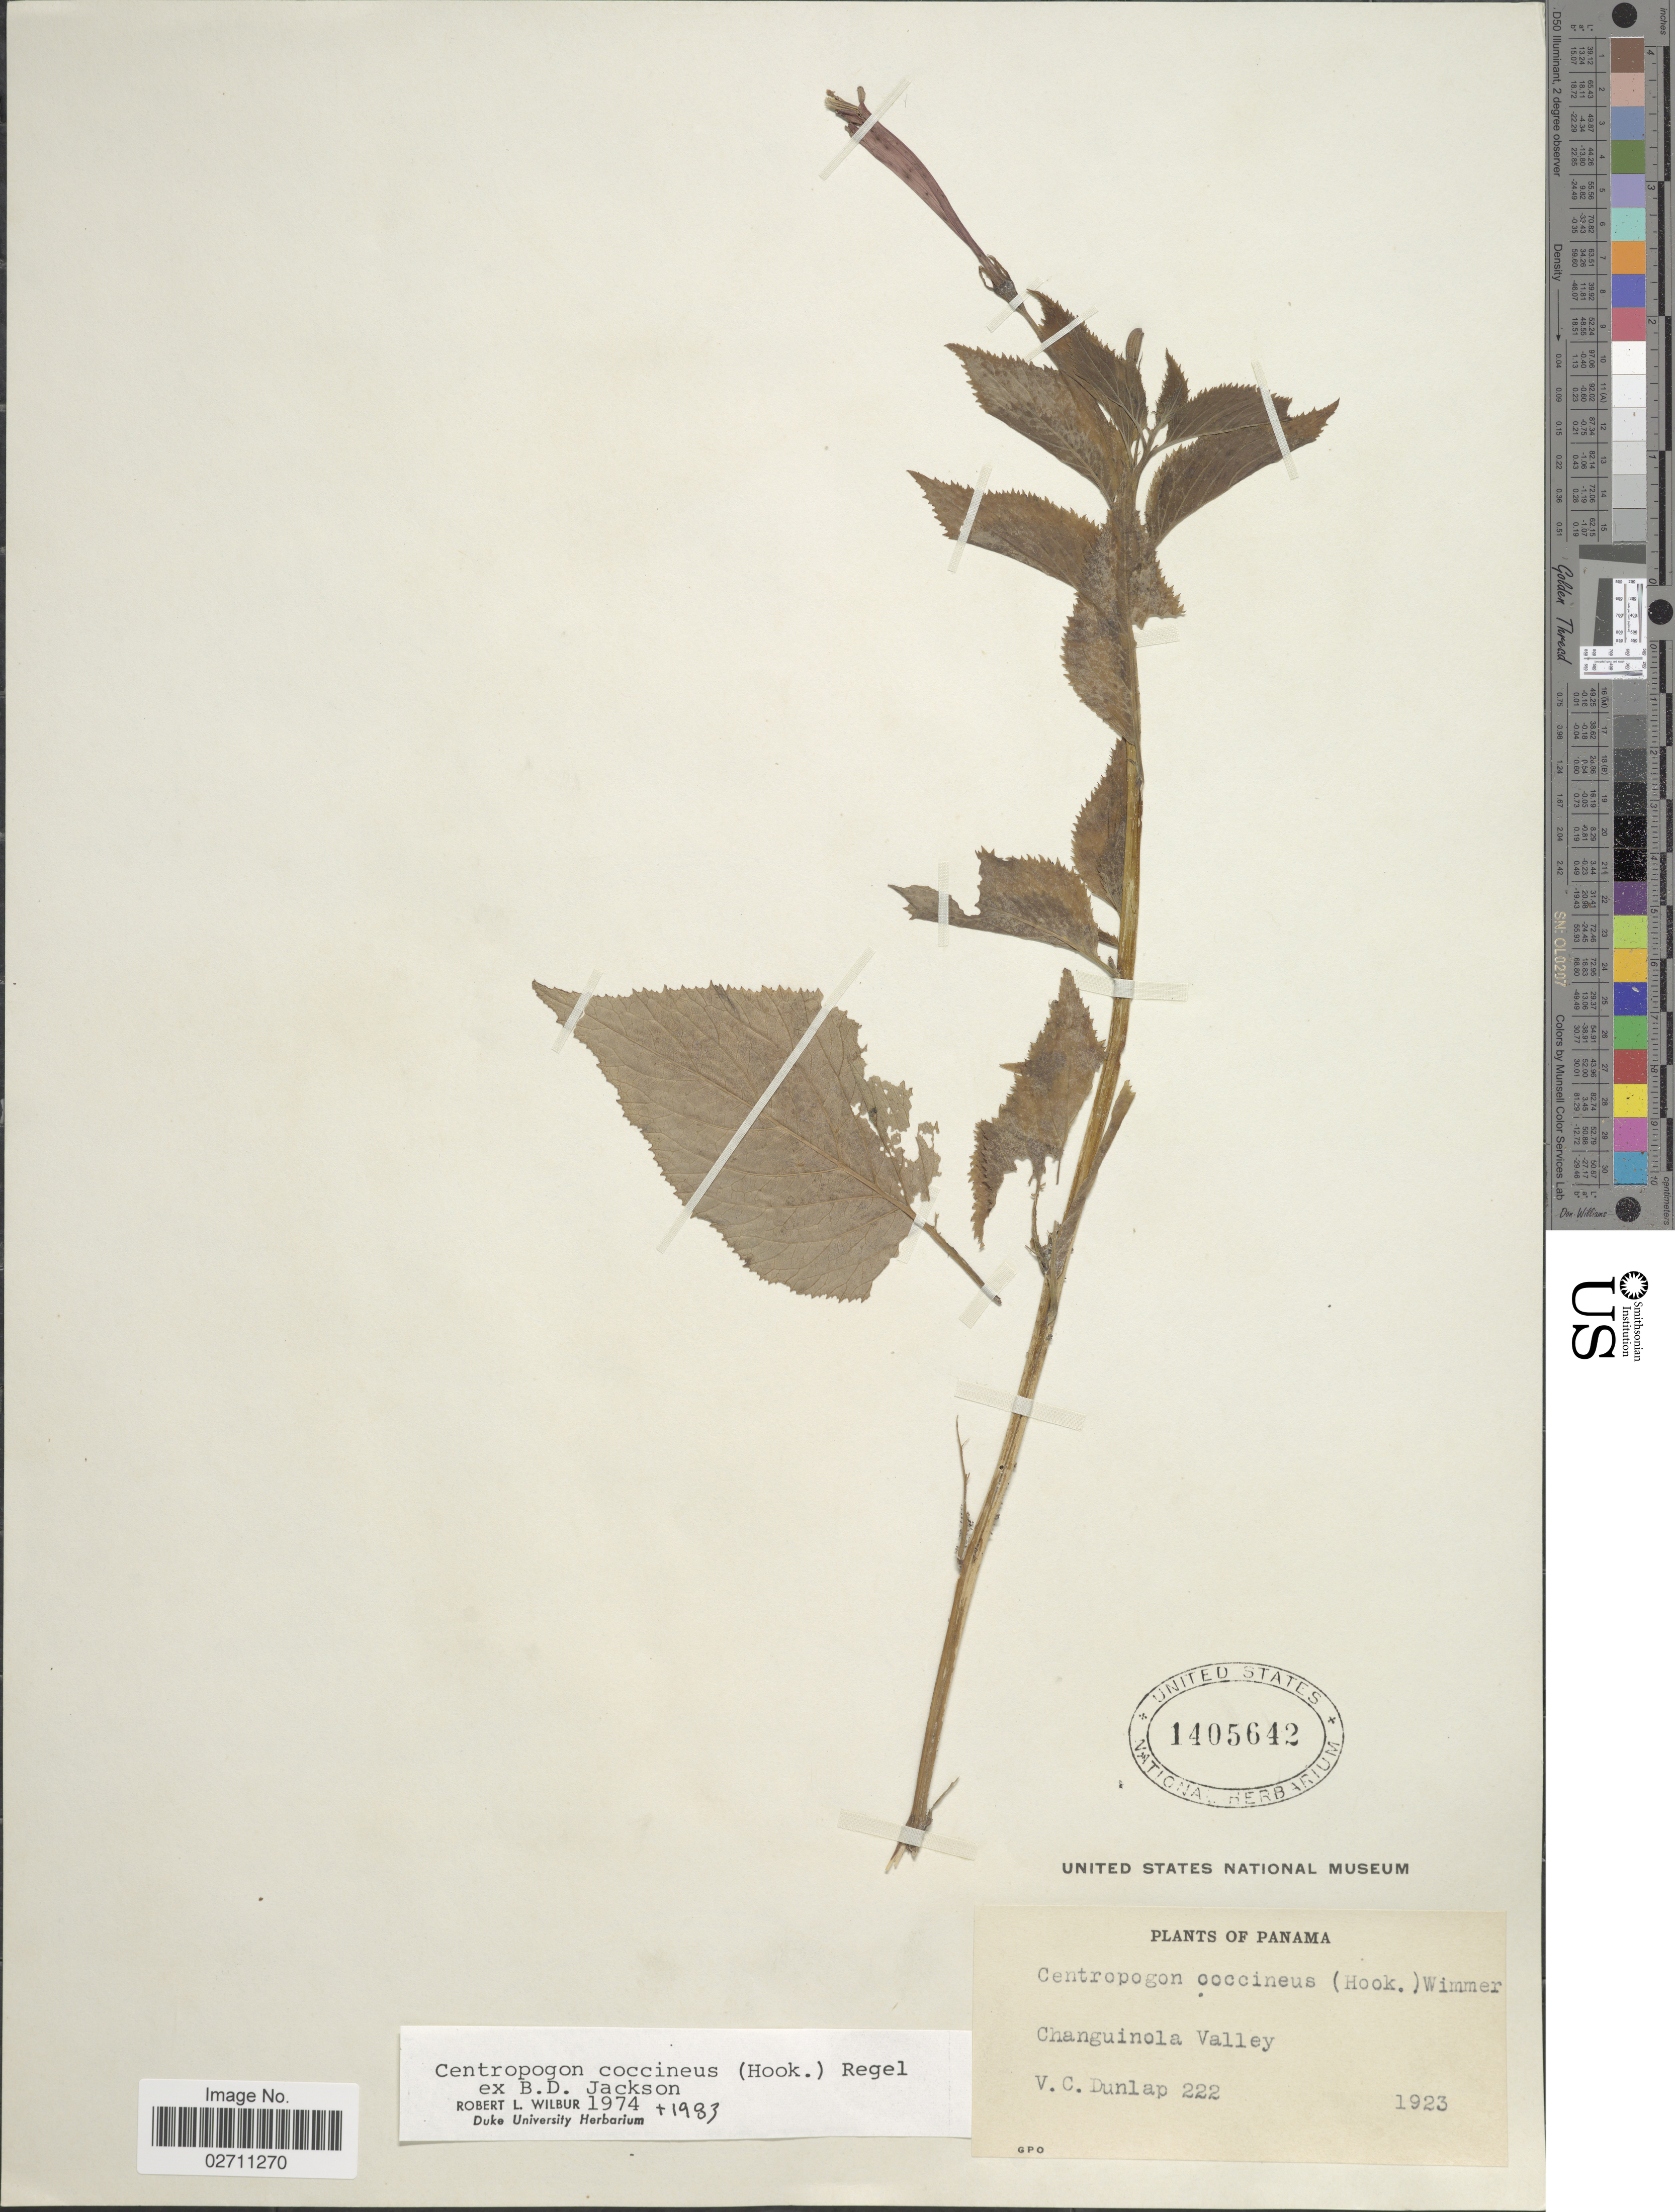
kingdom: Plantae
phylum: Tracheophyta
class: Magnoliopsida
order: Asterales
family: Campanulaceae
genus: Centropogon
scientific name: Centropogon coccineus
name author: (Hook.) Regel ex B.D. Jacks.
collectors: V. C. Dunlap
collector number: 222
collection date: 1923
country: Panama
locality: Changuinola Valley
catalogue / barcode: US 1405642